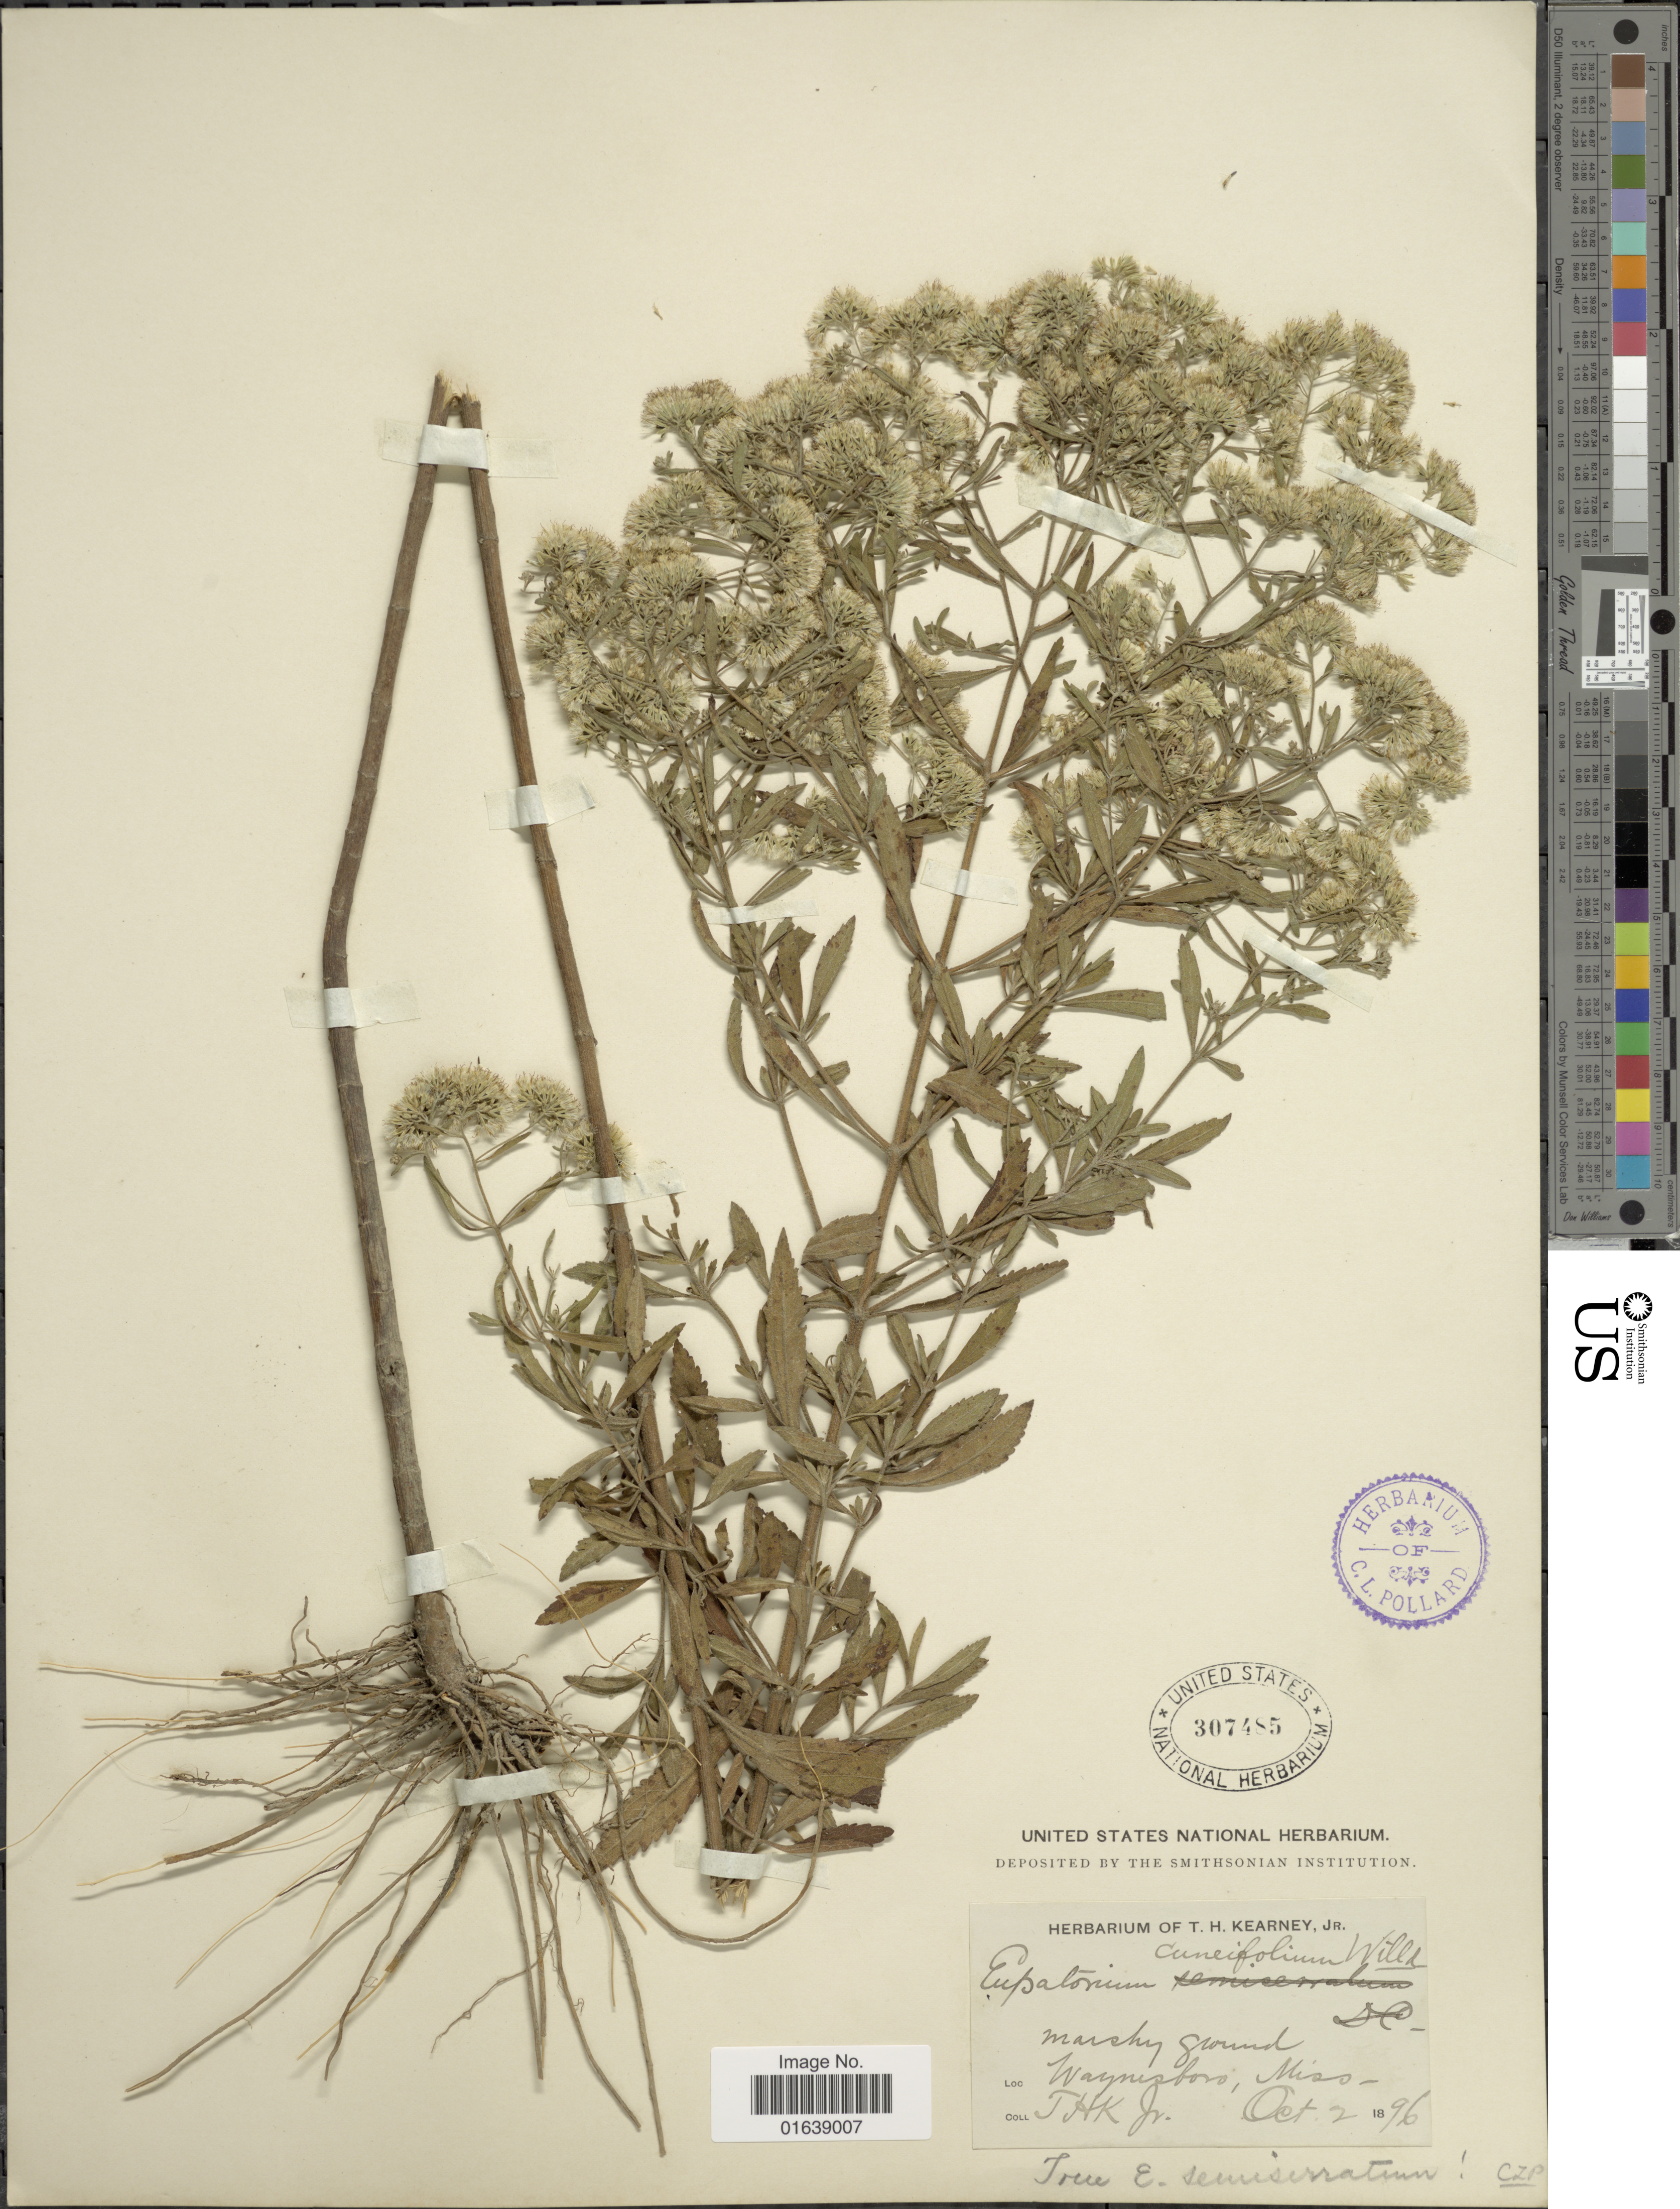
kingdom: Plantae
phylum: Tracheophyta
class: Magnoliopsida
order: Asterales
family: Asteraceae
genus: Eupatorium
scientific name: Eupatorium cuneifolium var. semiserratum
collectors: T. H. Kearney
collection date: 1896-10-02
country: United States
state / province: Mississippi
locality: Waynesboro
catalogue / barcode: US 307485